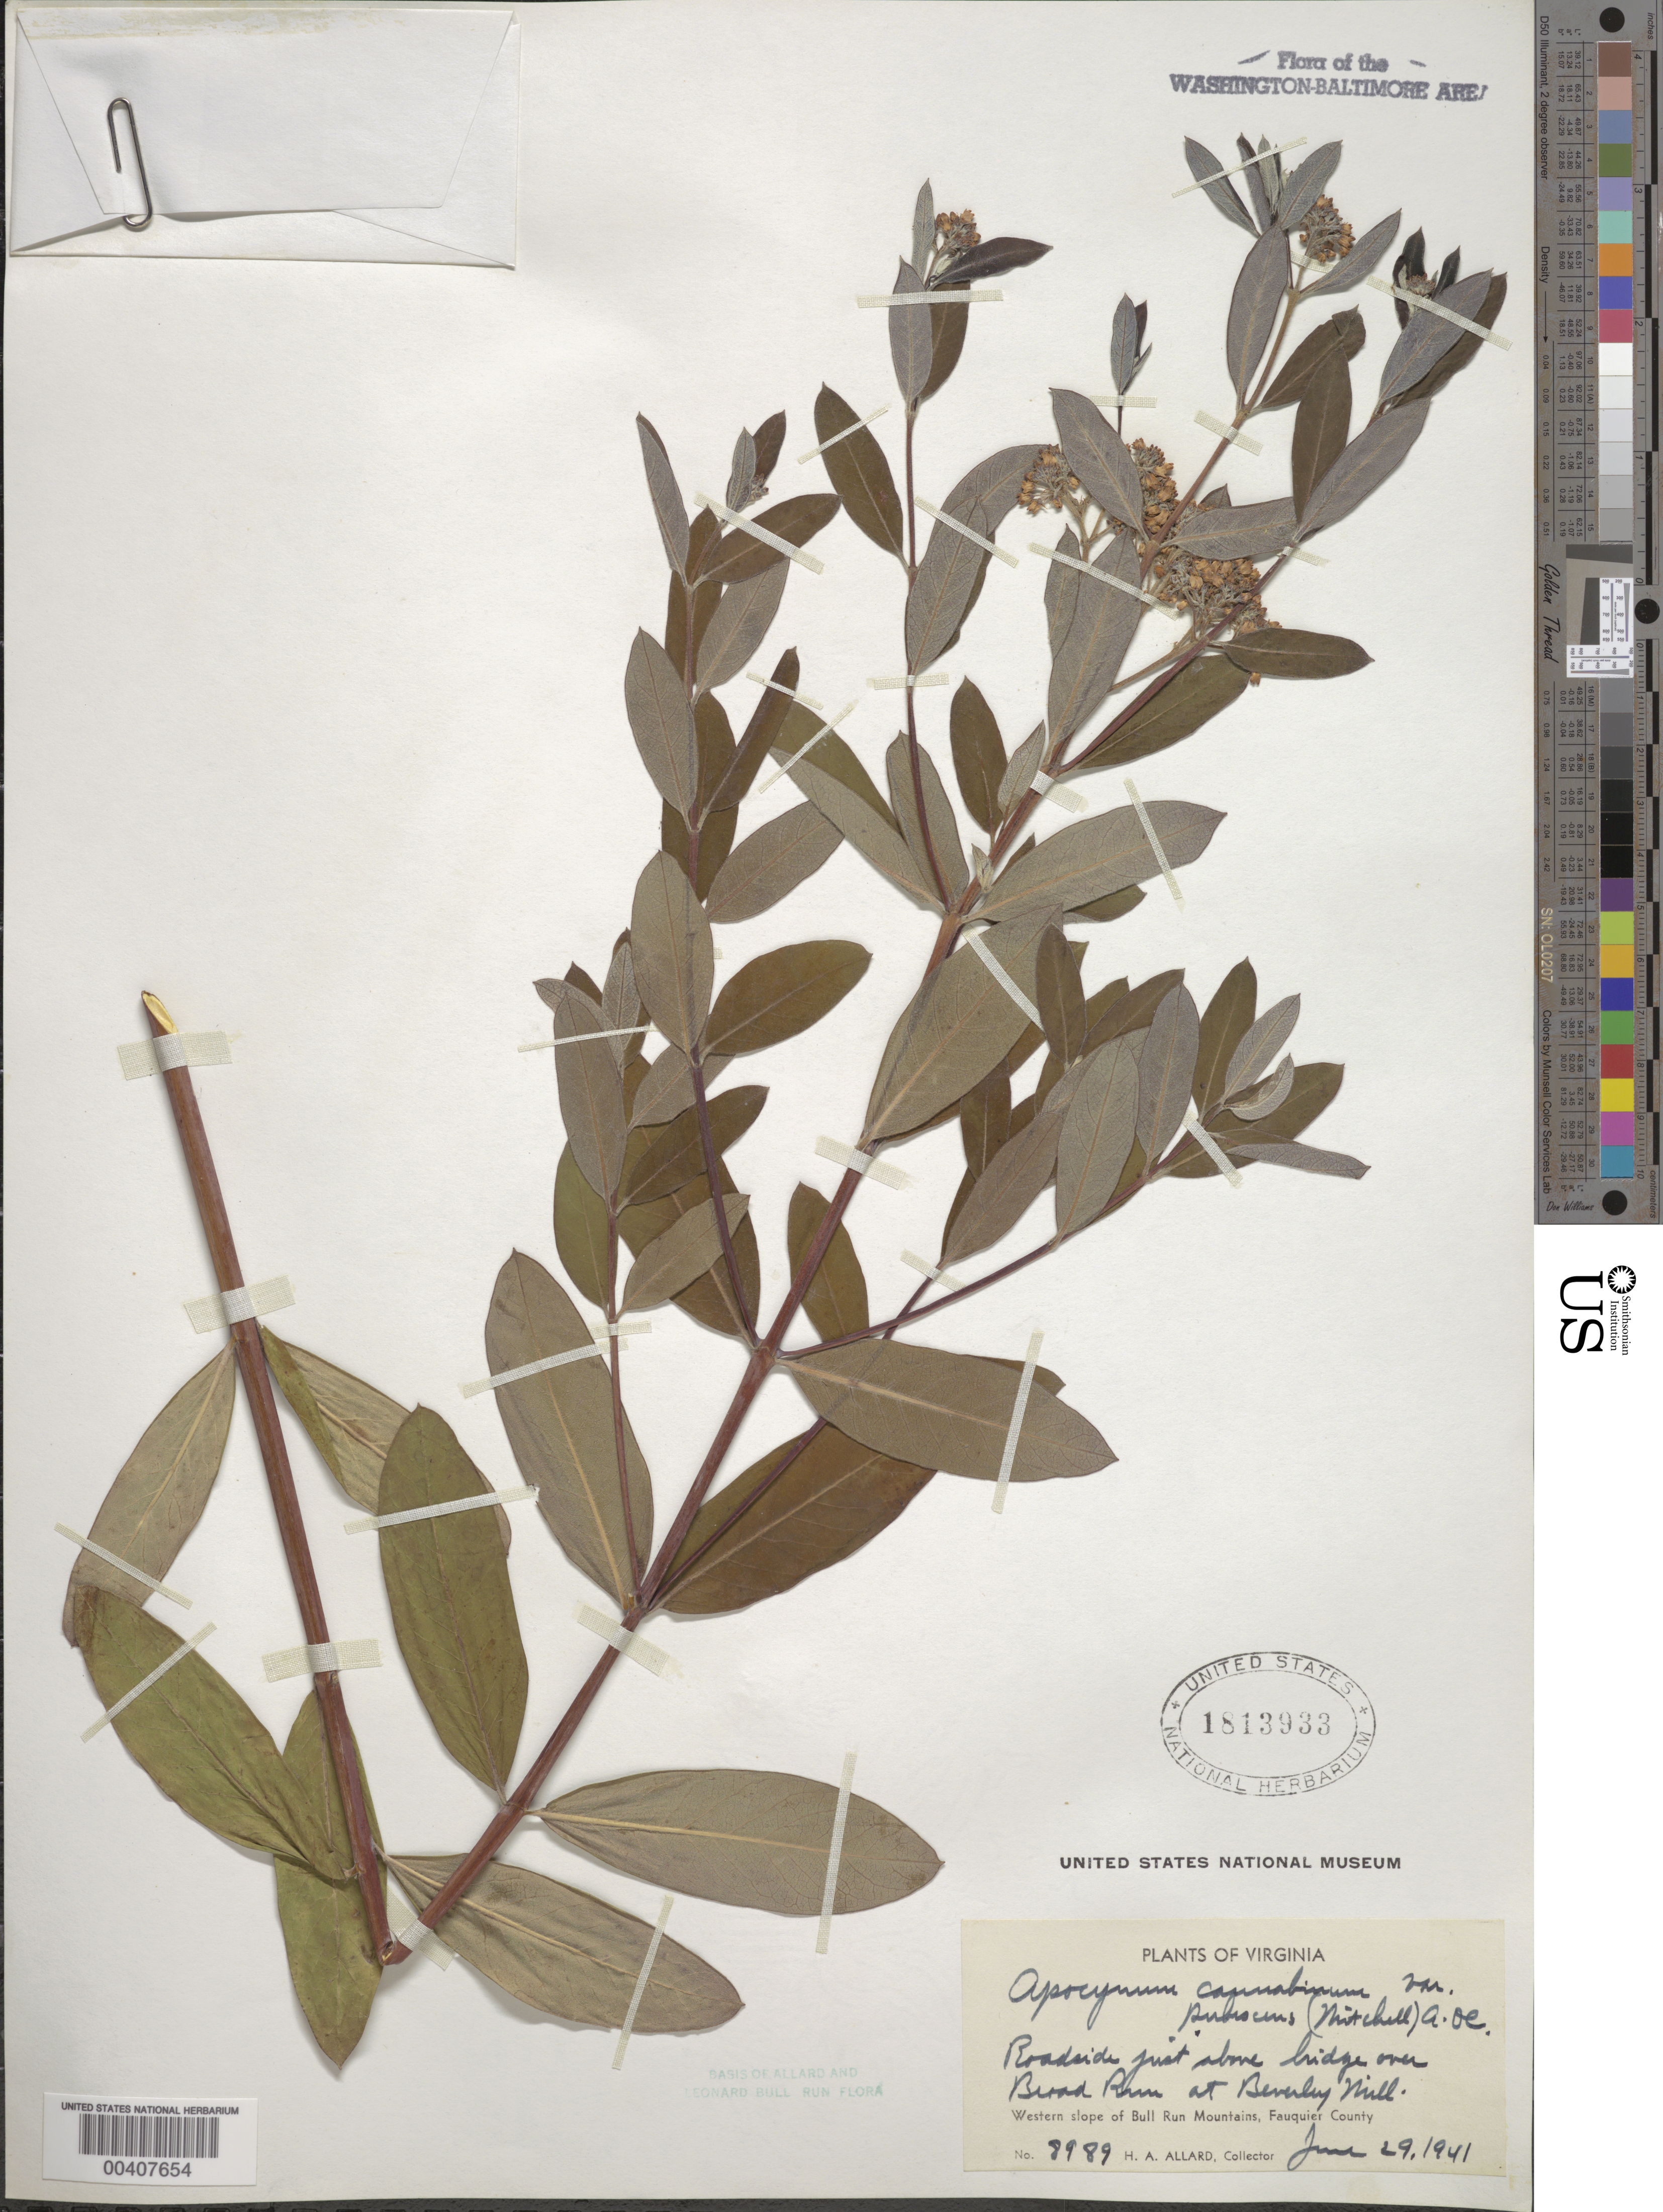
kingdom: Plantae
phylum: Tracheophyta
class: Magnoliopsida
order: Gentianales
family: Apocynaceae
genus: Apocynum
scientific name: Apocynum cannabinum var. pubescens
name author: (Mitch. ex R. Br.) A. DC.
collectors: H. A. Allard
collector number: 8989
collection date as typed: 29 Jun 1941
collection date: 1941-06-29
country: United States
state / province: Virginia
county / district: Fauquier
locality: Broad Run, Beverley Mill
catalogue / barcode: US 1813933